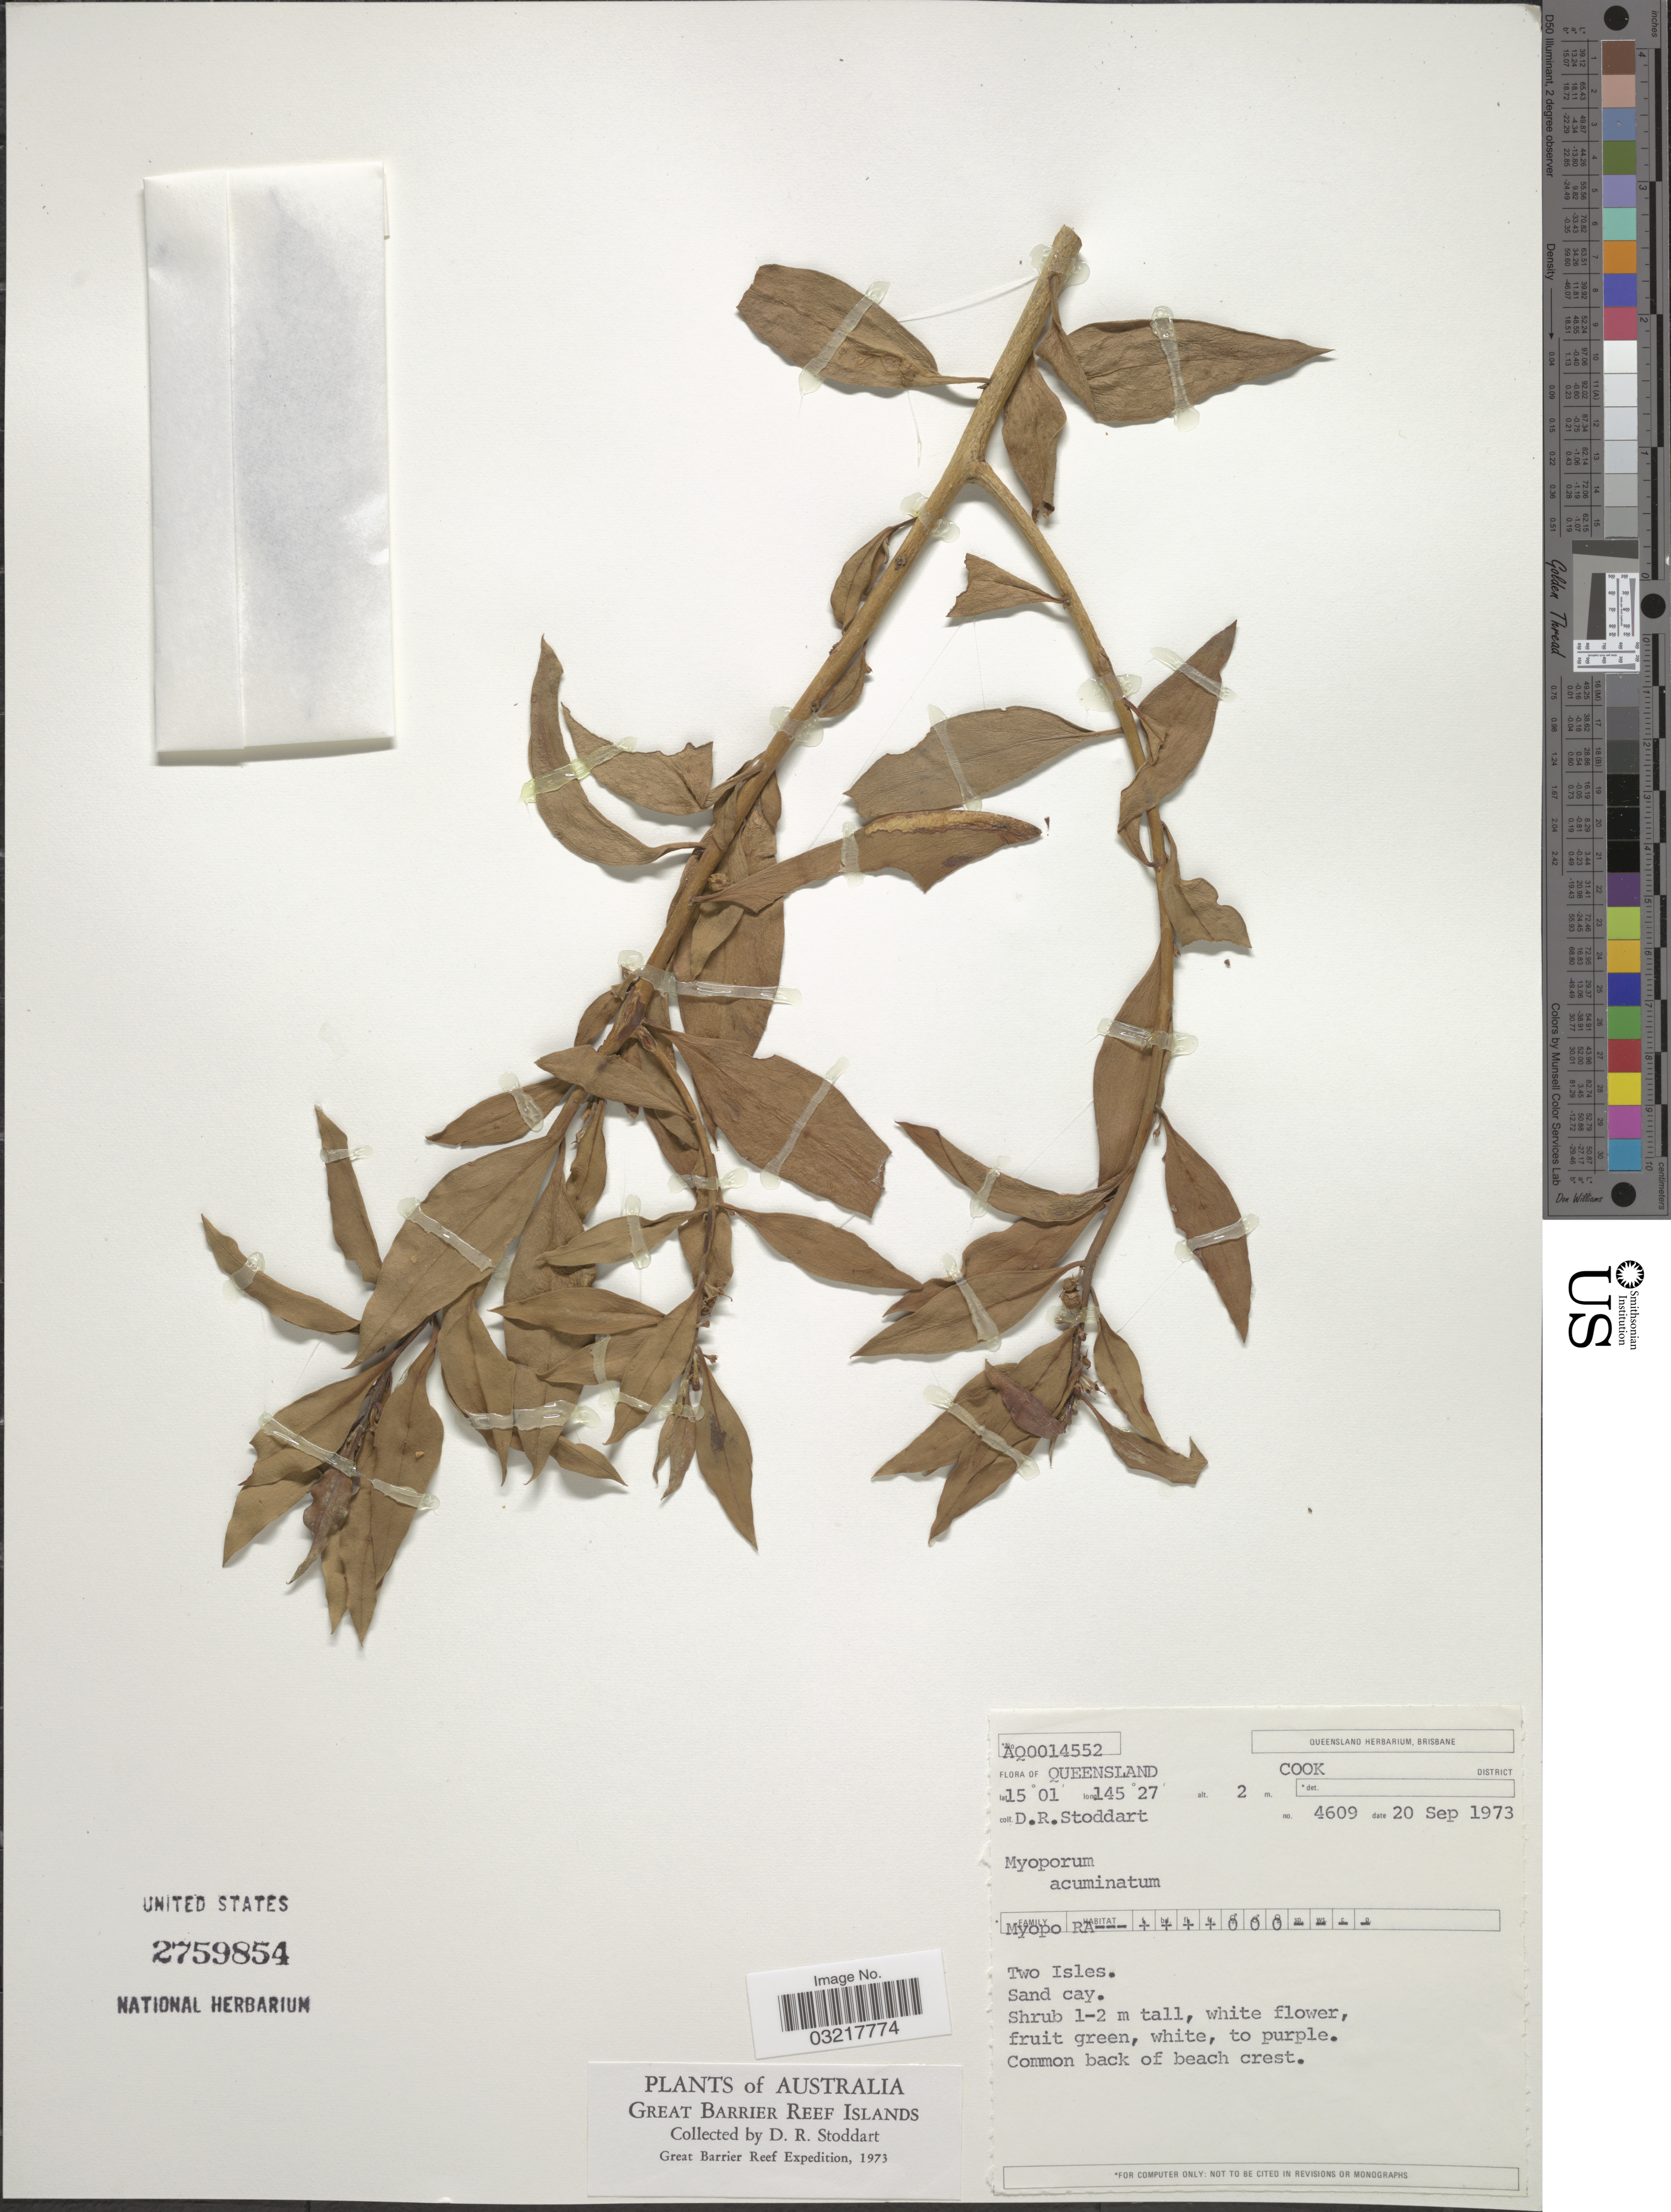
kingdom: Plantae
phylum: Tracheophyta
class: Magnoliopsida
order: Lamiales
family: Scrophulariaceae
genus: Myoporum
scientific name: Myoporum montanum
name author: R. Br.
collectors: D. R. Stoddart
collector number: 4609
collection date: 1973-09-20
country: Australia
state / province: Queensland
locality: Cook District. Two Isles.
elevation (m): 2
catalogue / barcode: US 2759854